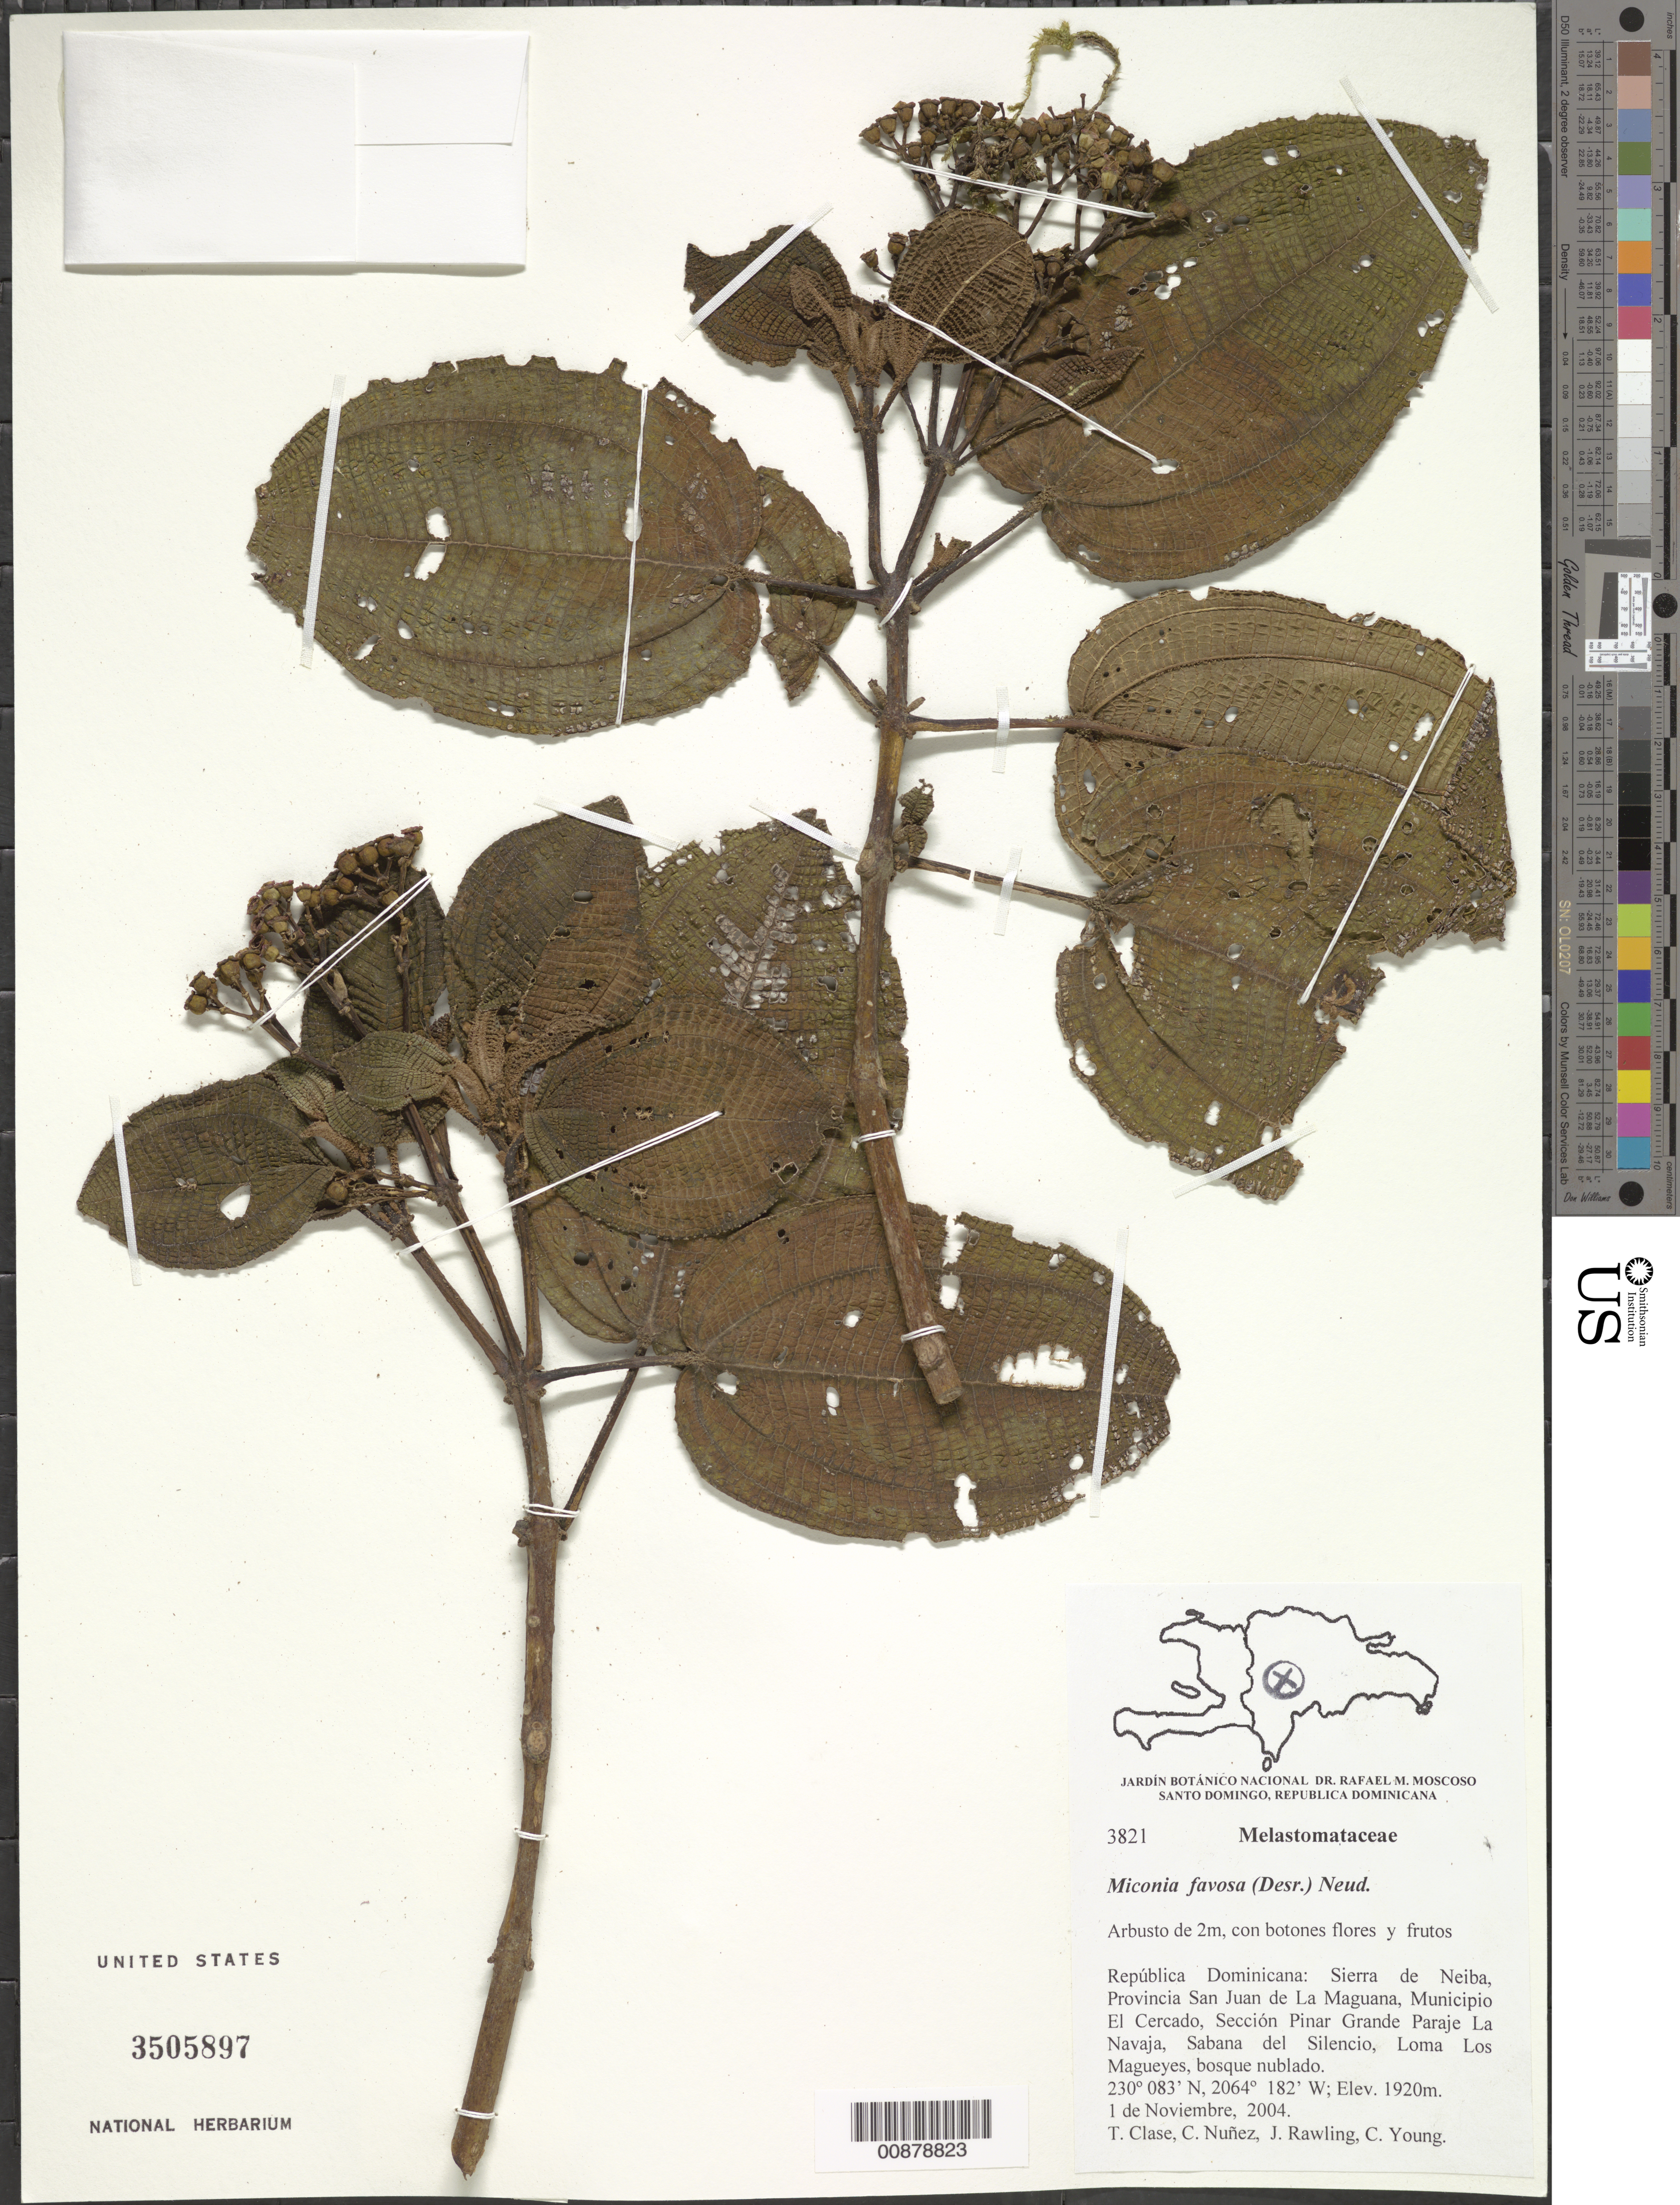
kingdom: Plantae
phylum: Tracheophyta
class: Magnoliopsida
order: Myrtales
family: Melastomataceae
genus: Miconia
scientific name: Miconia favosa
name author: (Desr.) Naudin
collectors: T. Clase, C. Nunez, J. Rawling & C. Young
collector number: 3821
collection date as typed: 01 Nov 2004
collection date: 2004-11-01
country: Dominican Republic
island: Hispaniola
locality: Sierra de Neiba, Prov. San Juan de La Maguana, Mun. El Cercado, Sección Pinar Grande Paraje La Navaja, Sabana del Silencio, Loma Los Magueyes.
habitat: Bosque nublado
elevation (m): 1920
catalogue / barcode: US 3505897